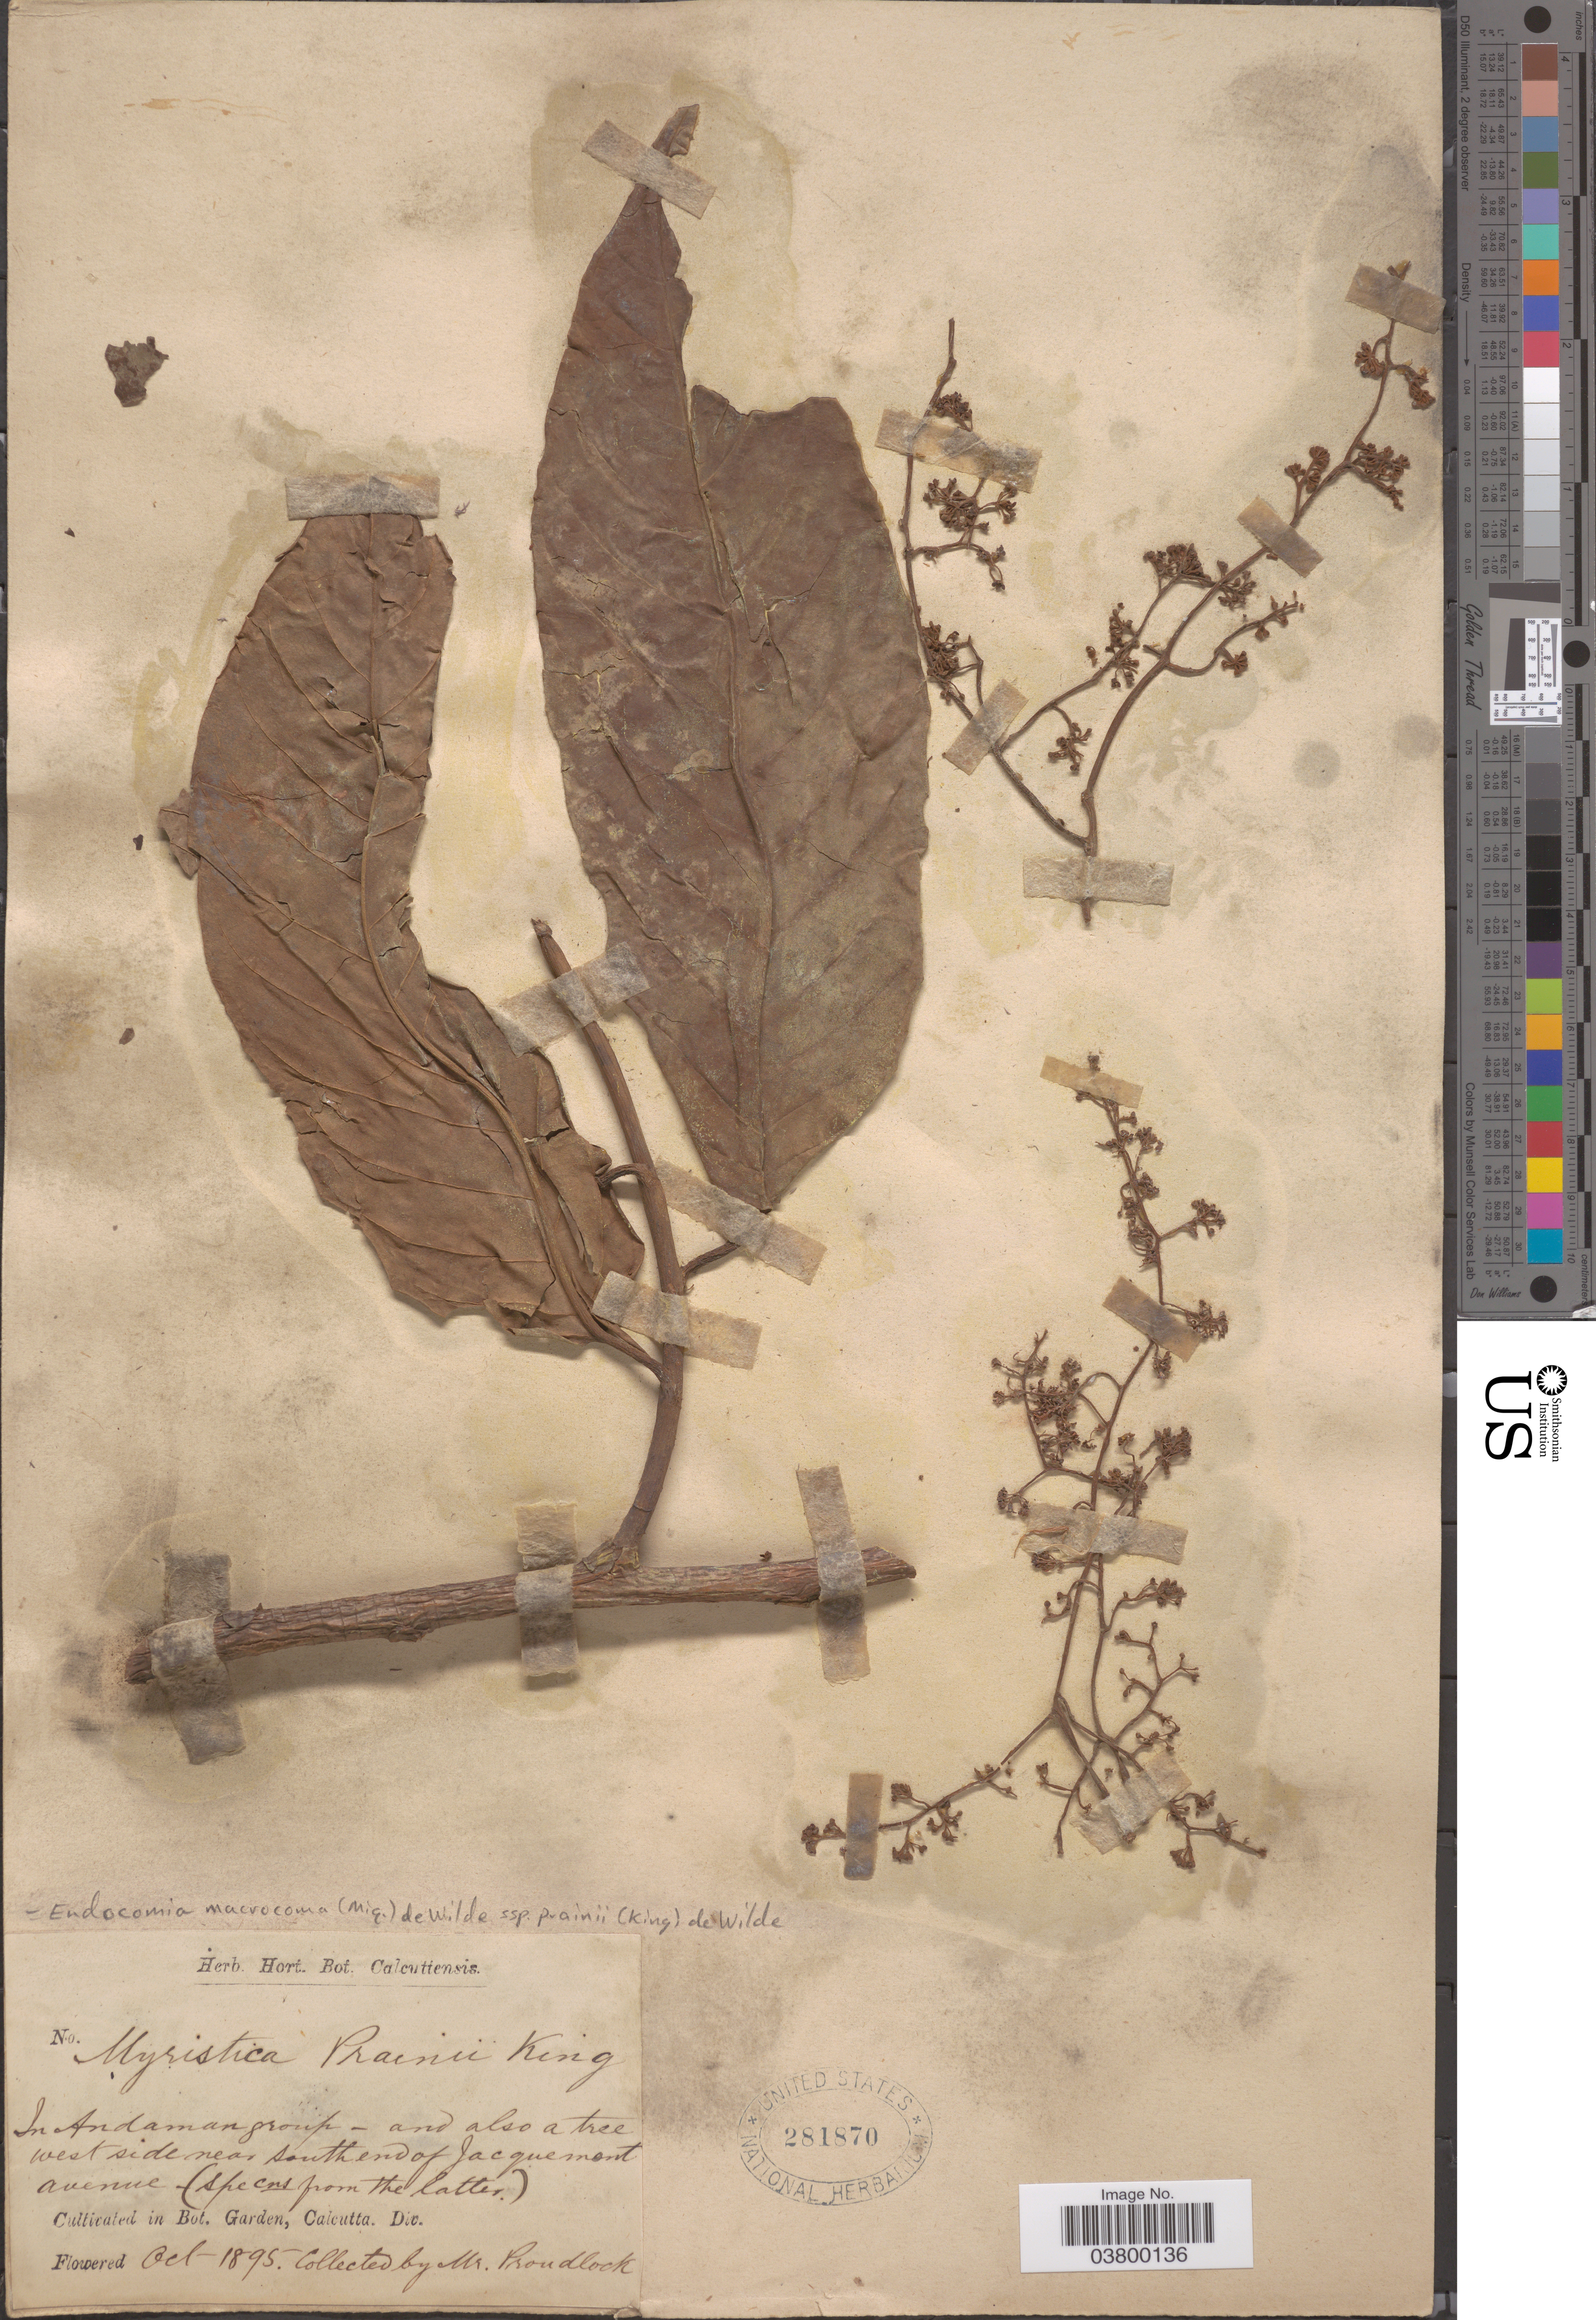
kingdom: Plantae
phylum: Tracheophyta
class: Magnoliopsida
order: Magnoliales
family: Myristicaceae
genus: Endocomia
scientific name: Endocomia macrocoma subsp. prainii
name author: (King) W.J. de Wilde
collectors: -. Proudlock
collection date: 1895-10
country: India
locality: In Andaman group- and also a tree west side near south end of Jacquement avenue. In Bot. Garden, Calcutta, Div.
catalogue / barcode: US 281870